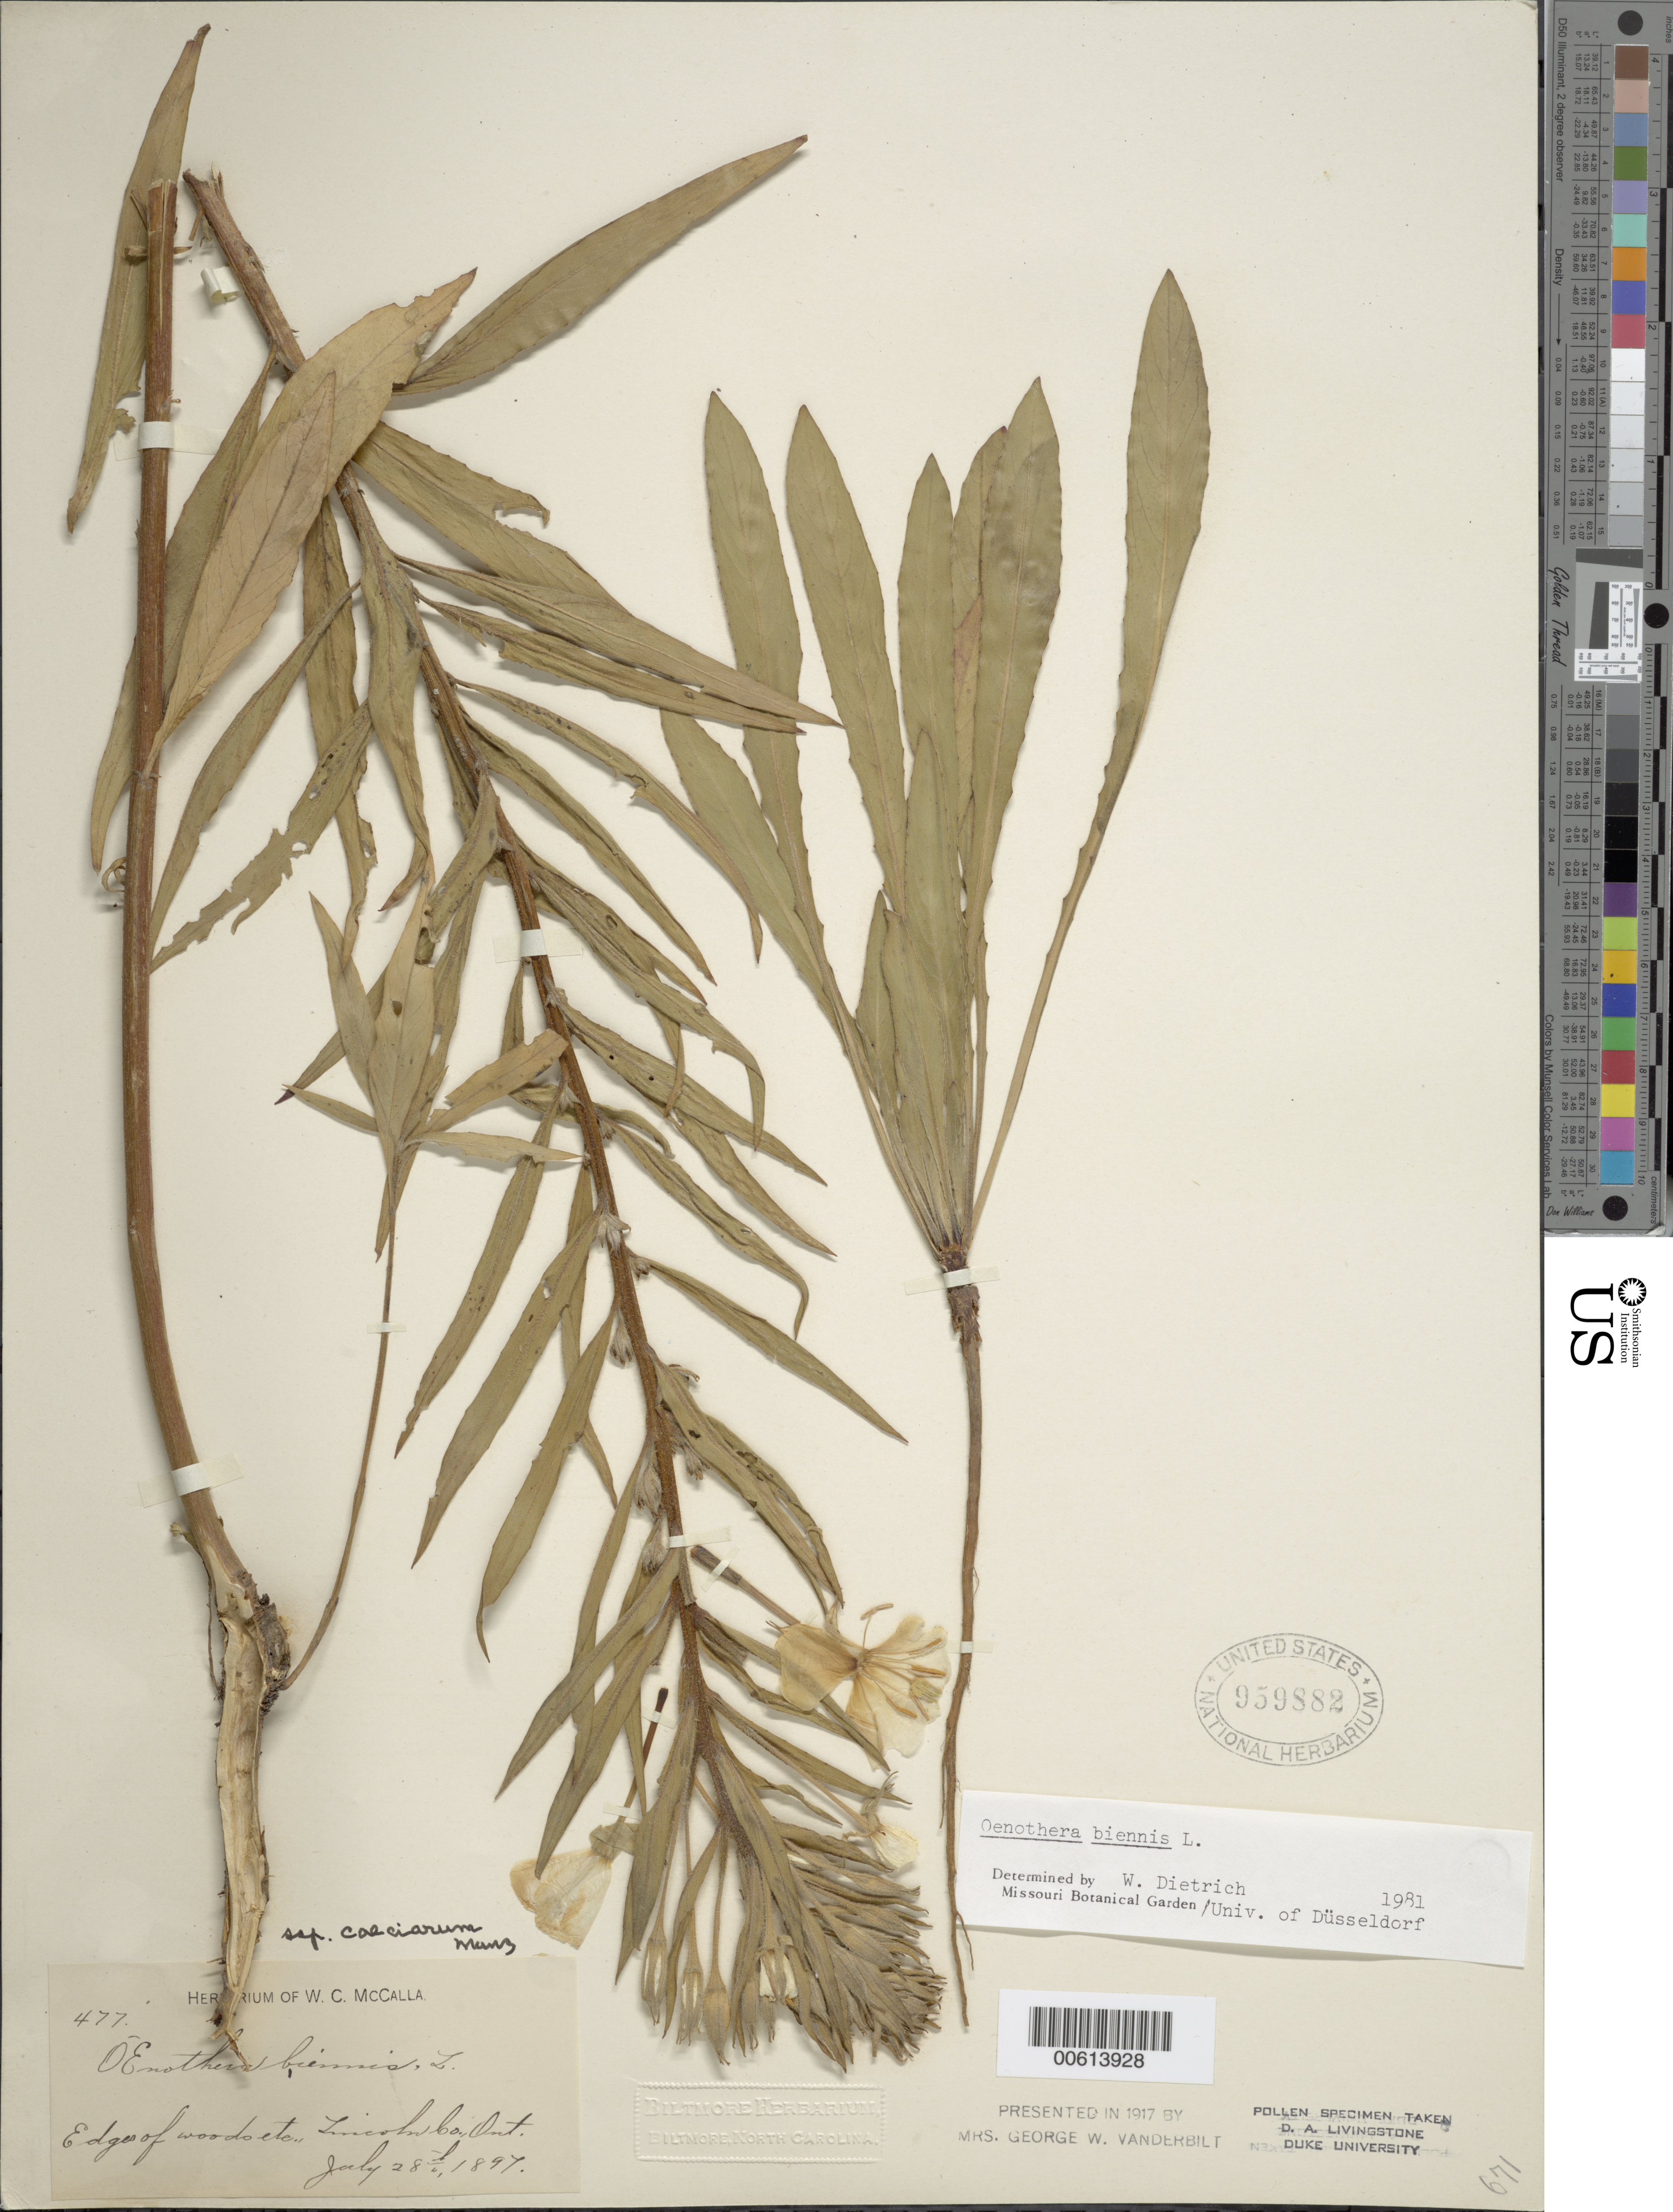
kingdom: Plantae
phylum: Tracheophyta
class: Magnoliopsida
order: Myrtales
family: Onagraceae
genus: Oenothera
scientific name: Oenothera biennis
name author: L.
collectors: W. McCalla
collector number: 477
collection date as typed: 28 Jul 1897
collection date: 1897-07-28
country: Canada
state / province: Ontario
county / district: Lincoln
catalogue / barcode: US 959882